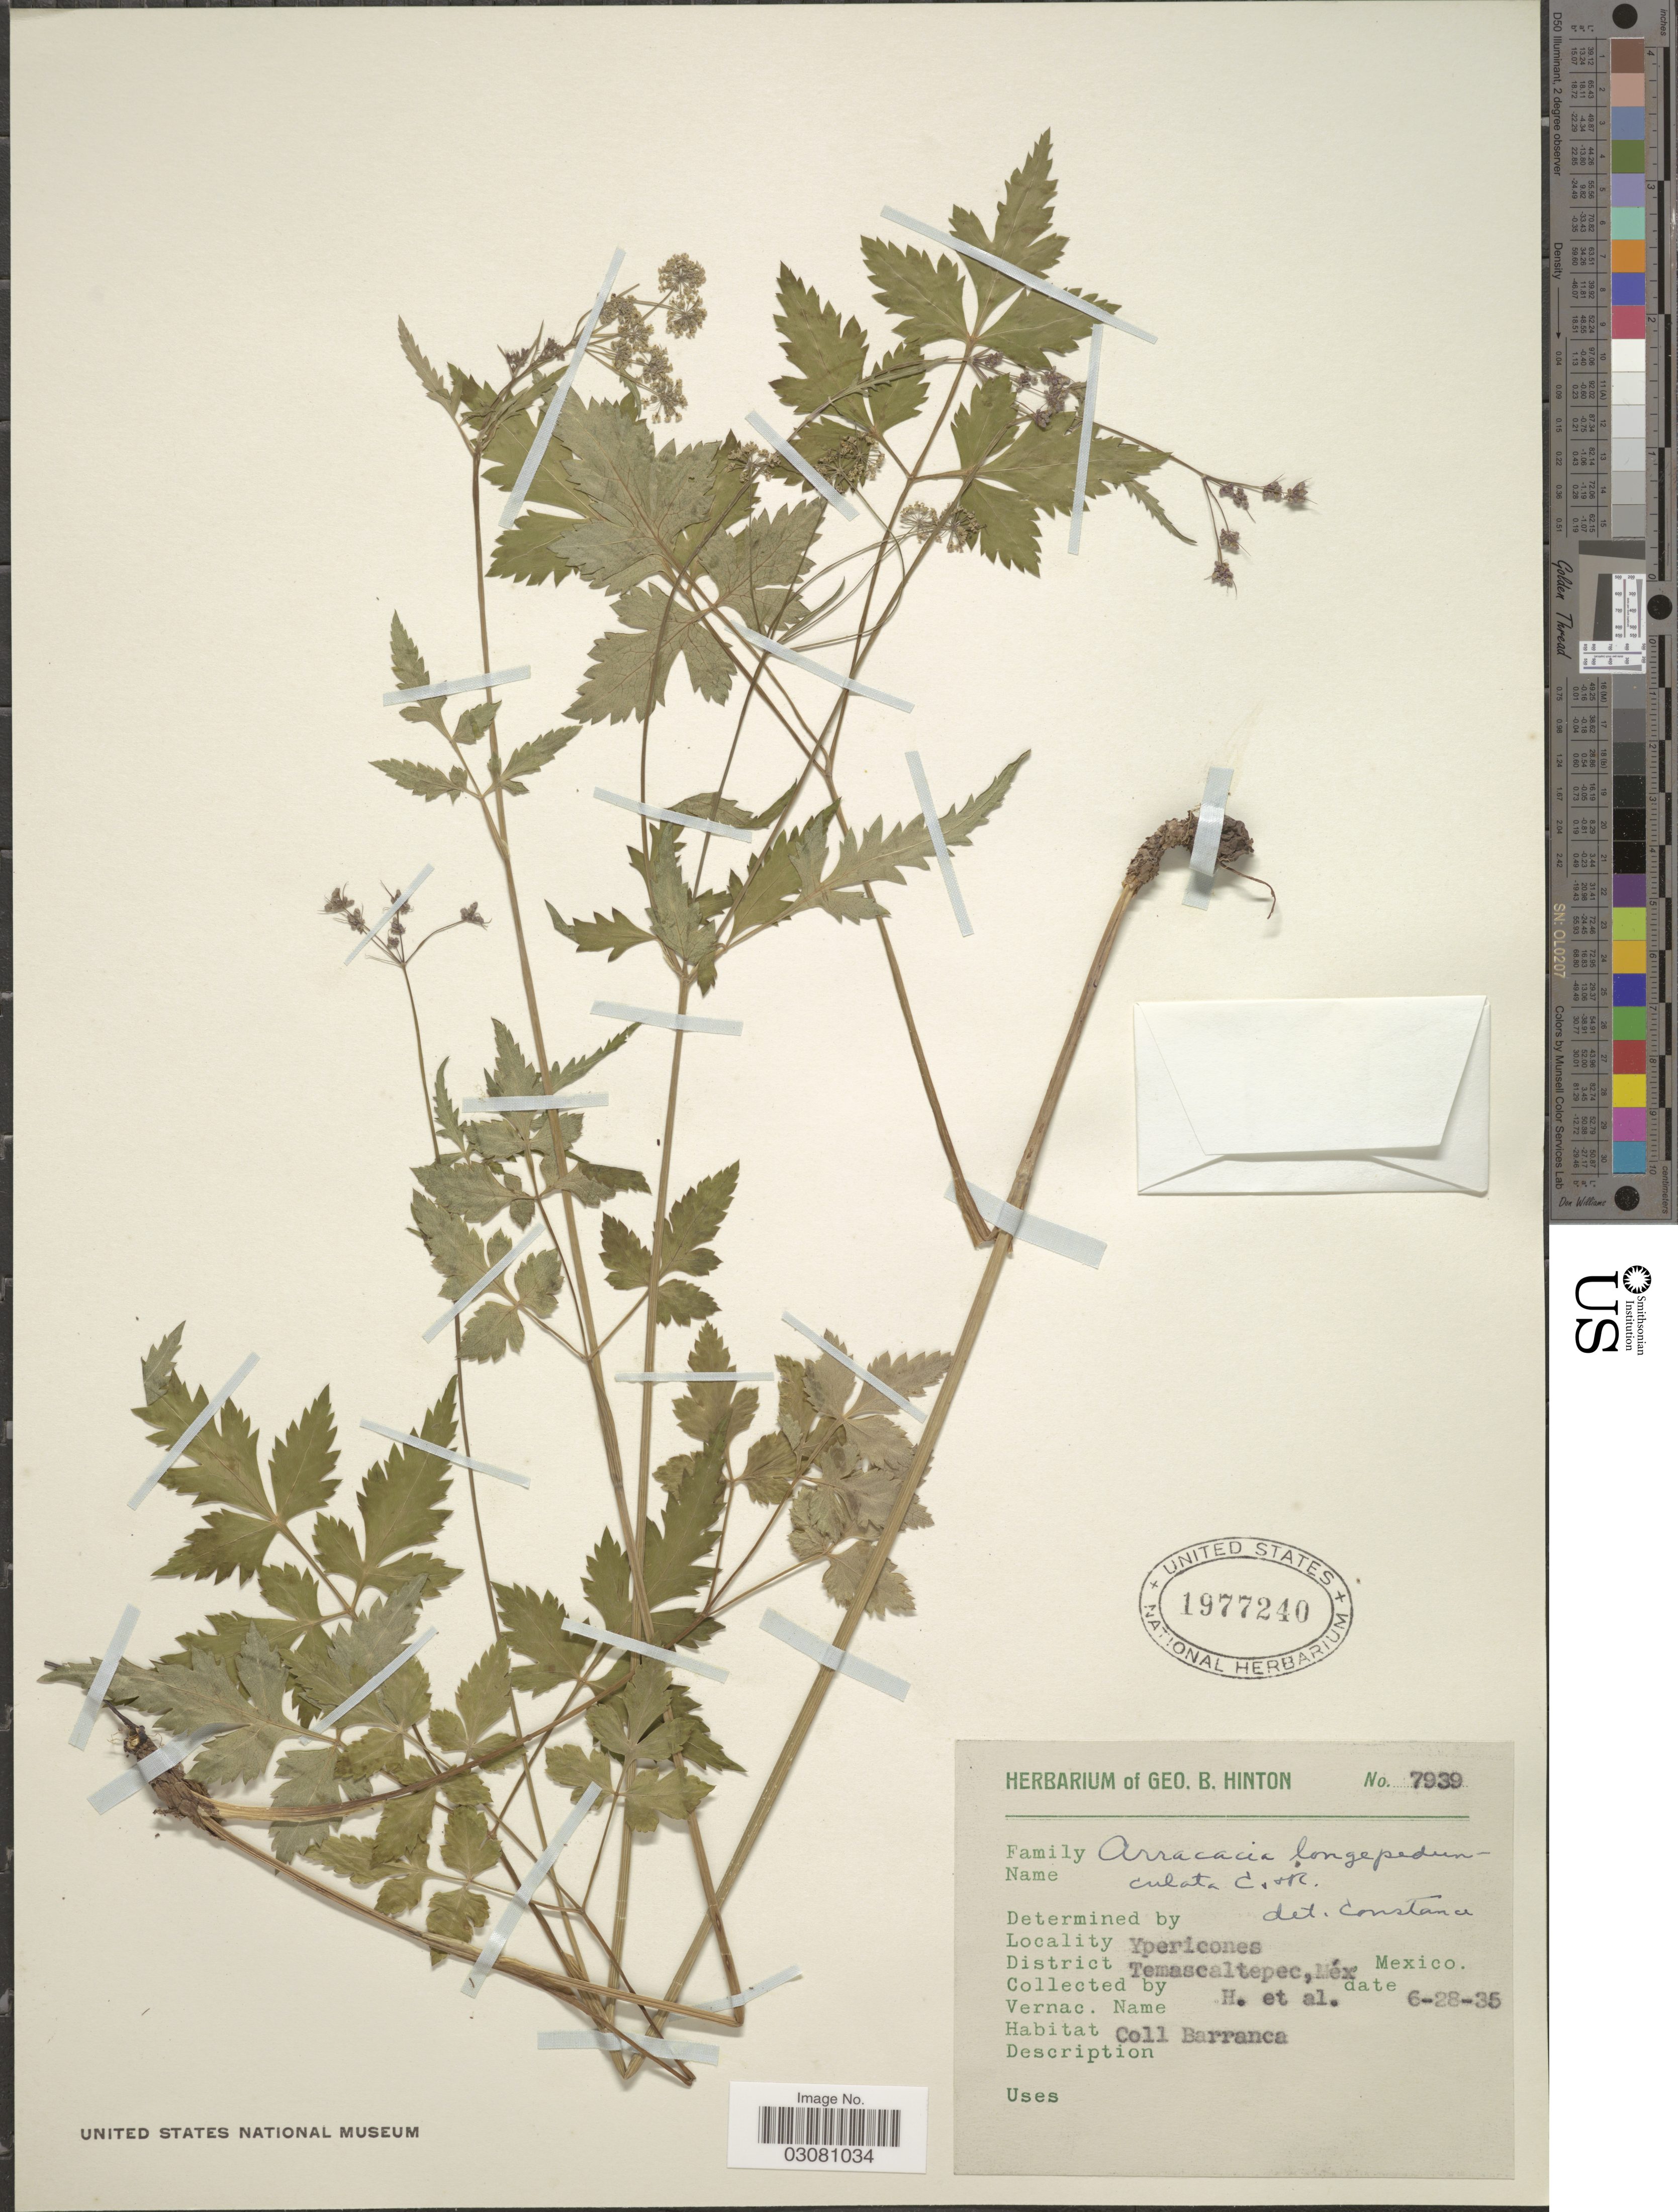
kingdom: Plantae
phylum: Tracheophyta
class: Magnoliopsida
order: Apiales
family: Apiaceae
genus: Arracacia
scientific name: Arracacia longipedunculata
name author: J.M. Coult. & Rose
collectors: G. B. Hinton & et al.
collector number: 7939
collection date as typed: Transcribed d/m/y: 28/6/35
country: Mexico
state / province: México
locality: Ypericones. District Temascaltepec, Méx.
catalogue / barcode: US 1977240